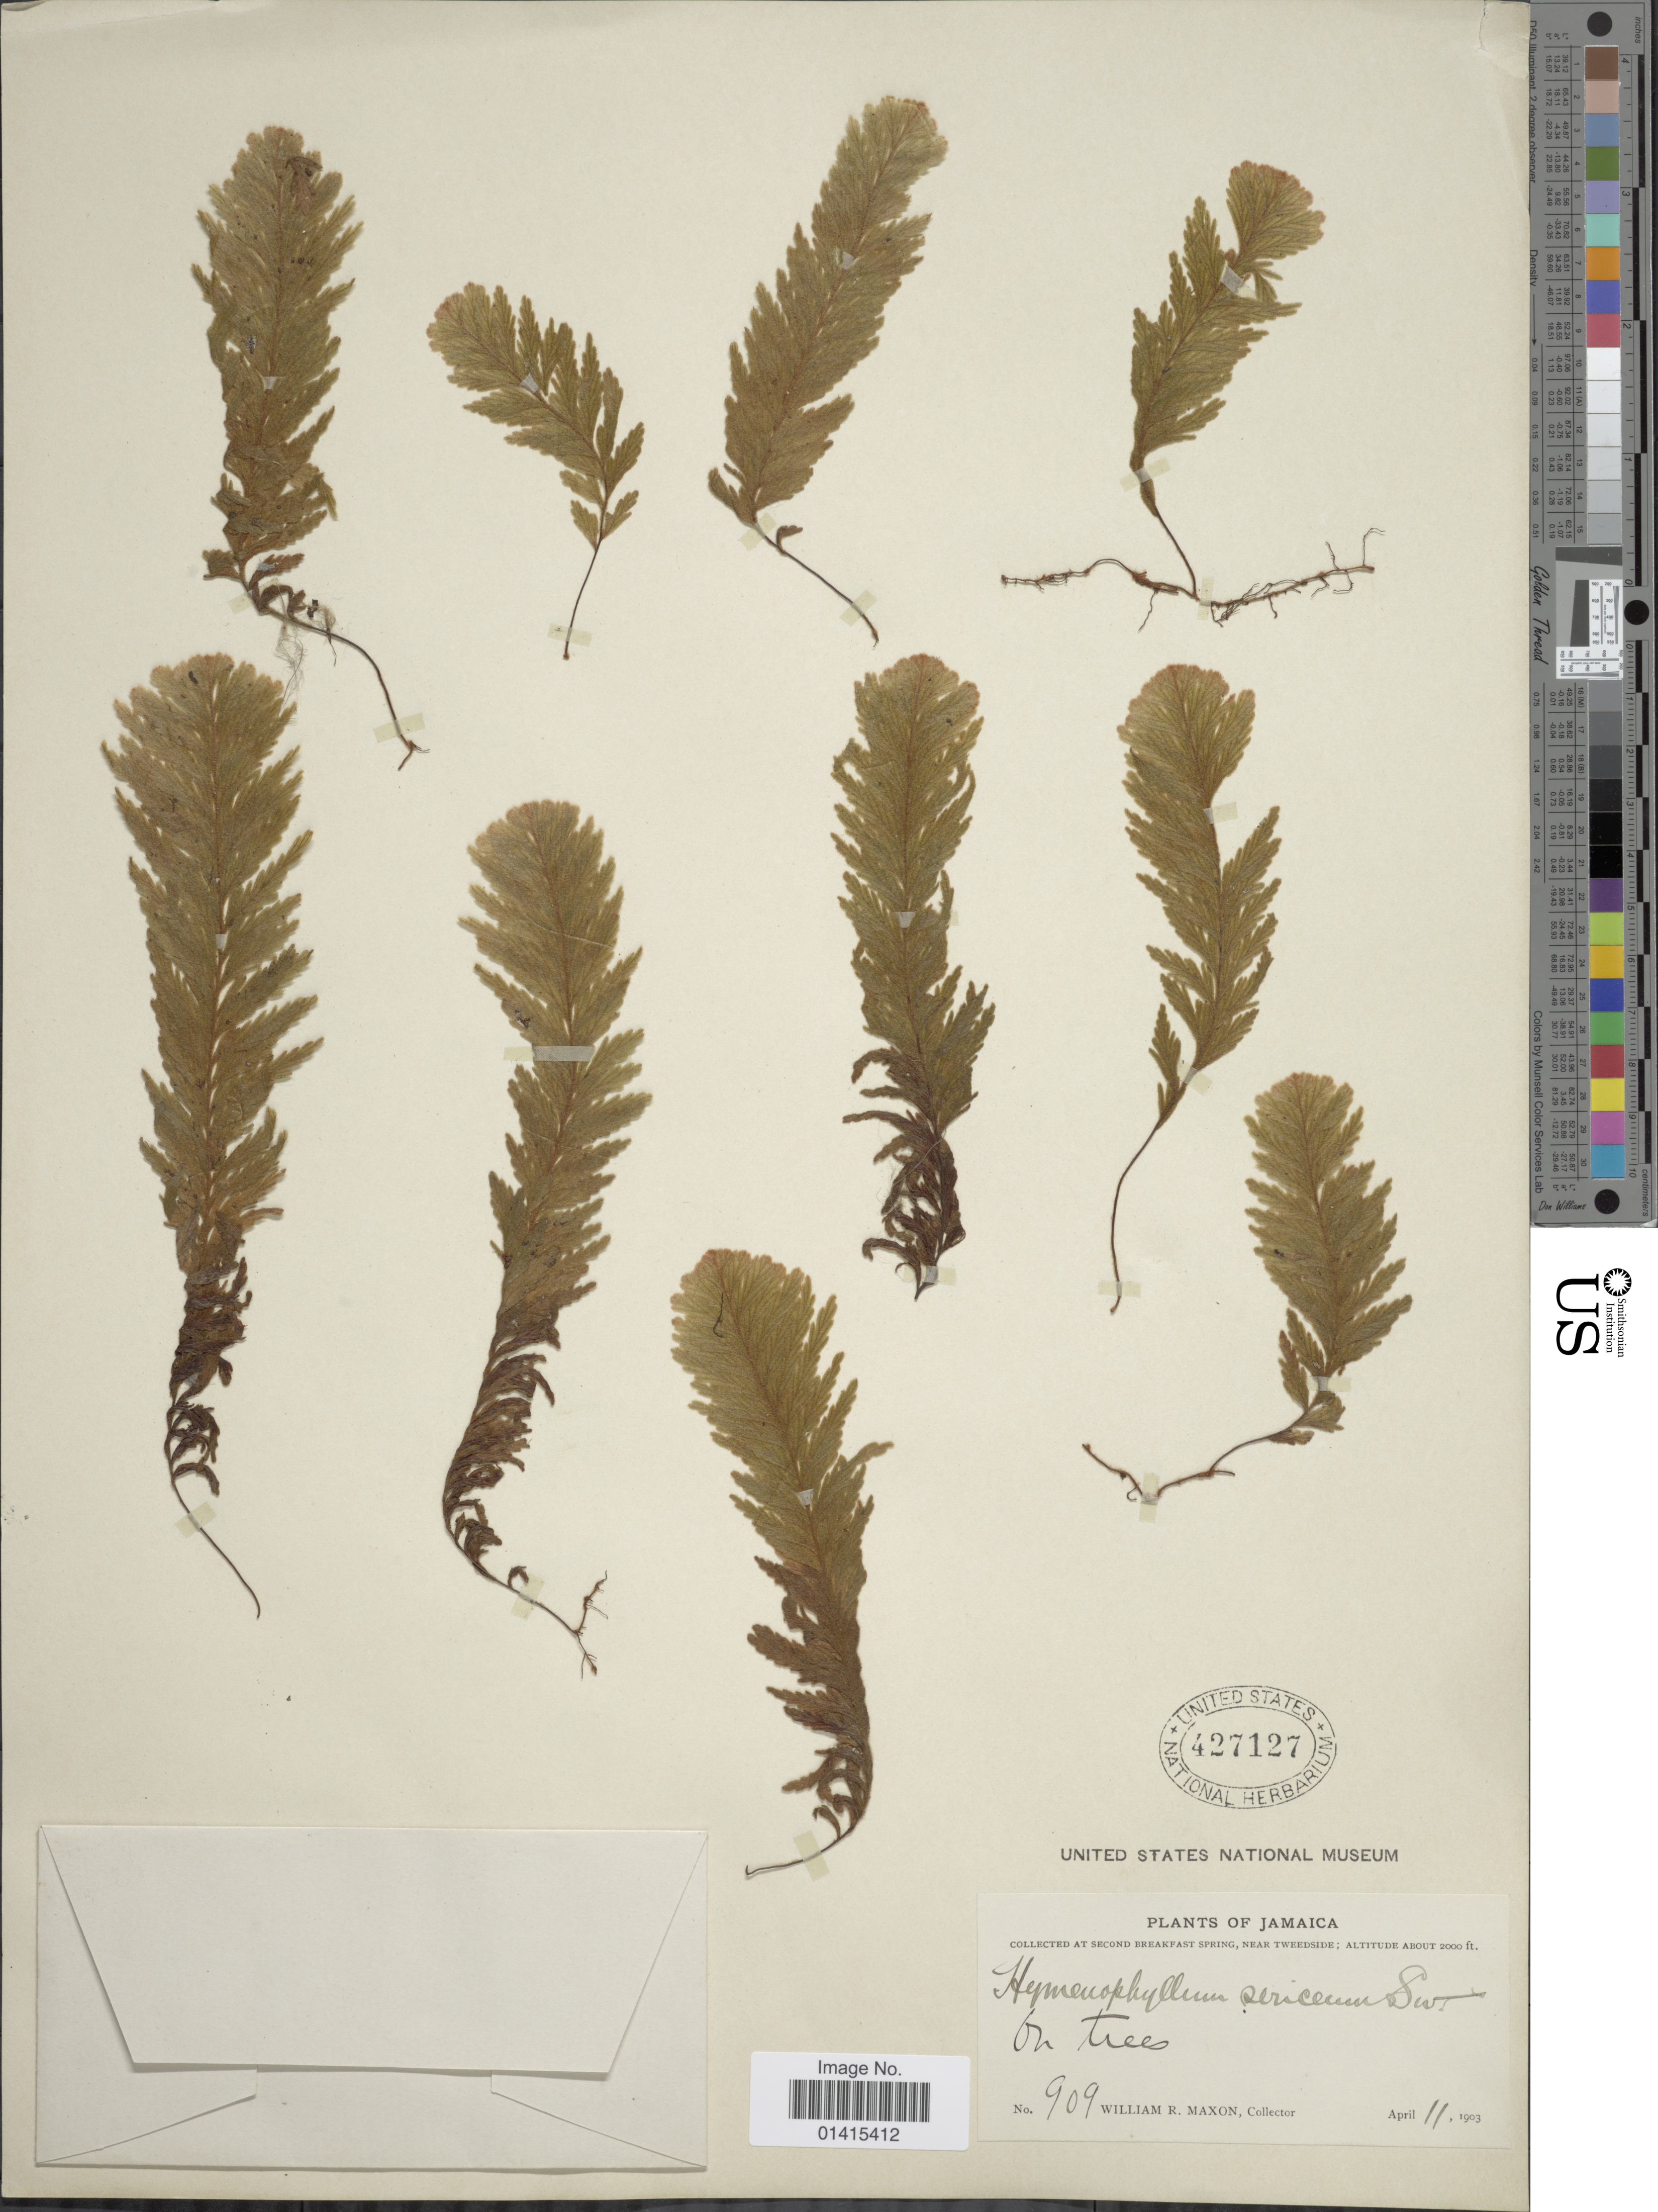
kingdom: Plantae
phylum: Tracheophyta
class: Polypodiopsida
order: Hymenophyllales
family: Hymenophyllaceae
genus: Hymenophyllum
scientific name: Hymenophyllum sericeum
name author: Sw. in Schrad.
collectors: W. R. Maxon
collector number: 909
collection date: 1903-04-11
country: Jamaica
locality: Second breakfast spring, near Tweedside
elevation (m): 610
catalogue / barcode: US 427127